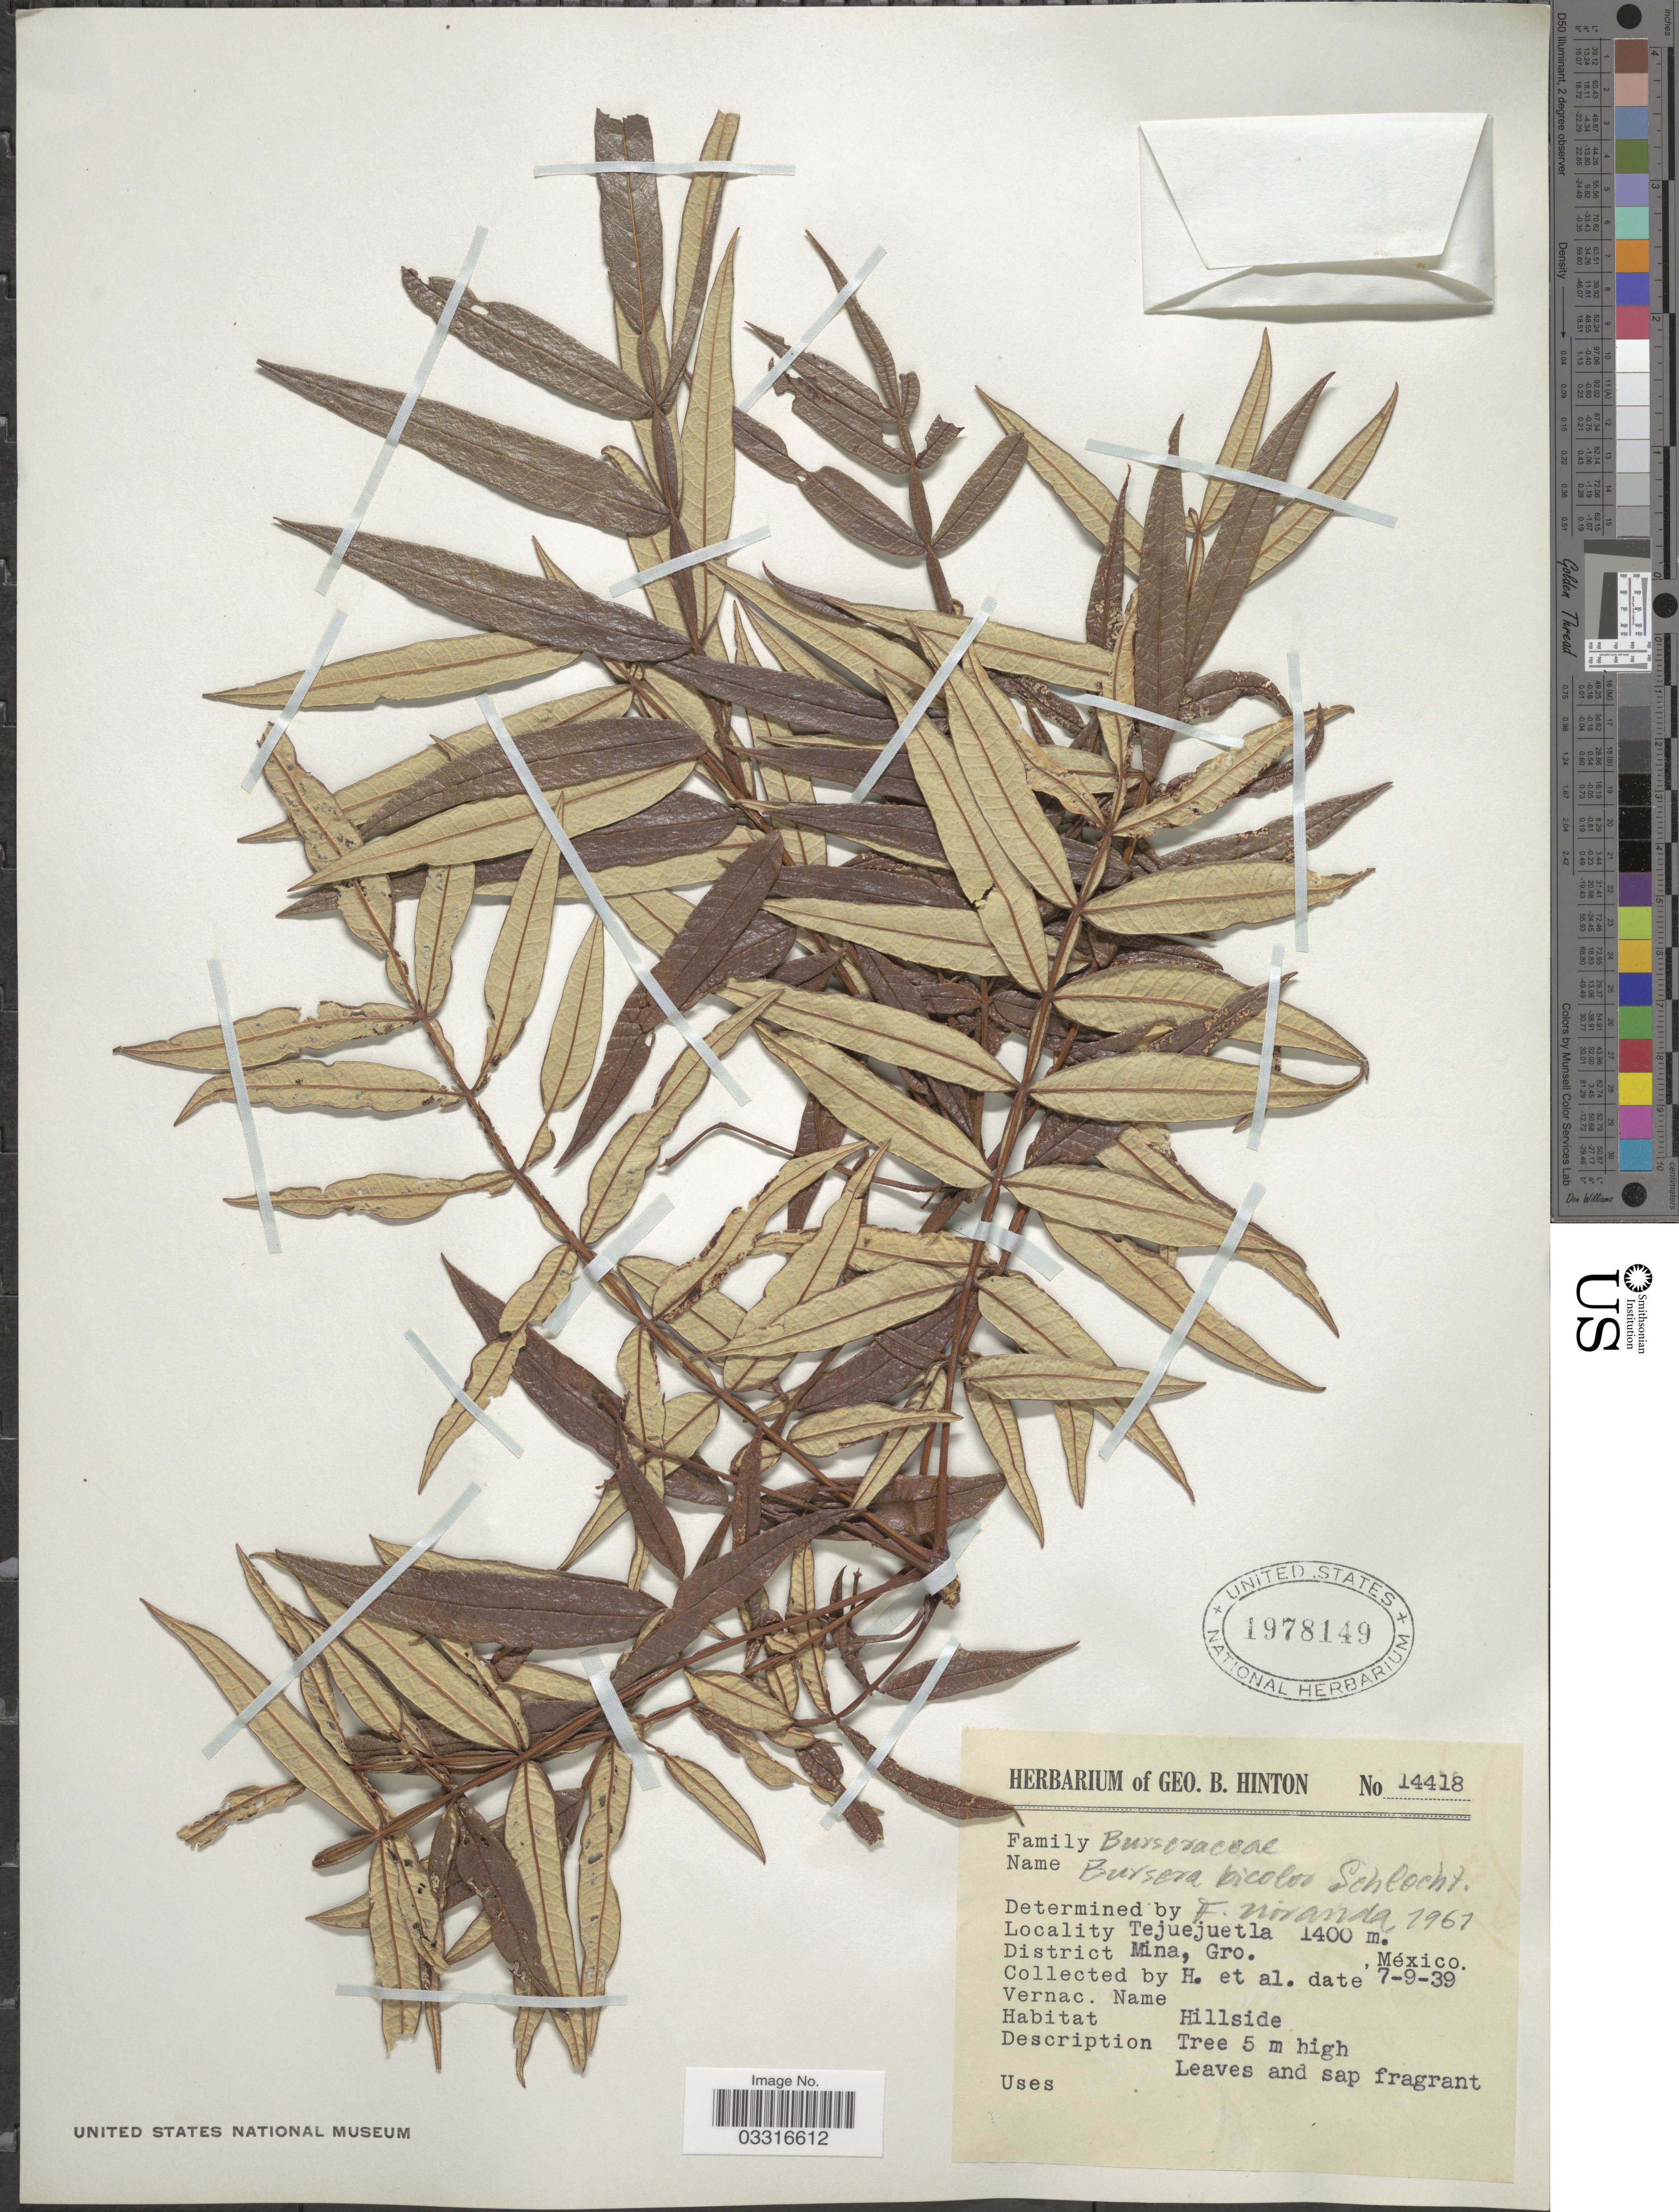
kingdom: Plantae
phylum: Tracheophyta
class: Magnoliopsida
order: Sapindales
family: Burseraceae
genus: Bursera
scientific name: Bursera bicolor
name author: (Willd. ex Schltdl.) Engl.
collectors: G. B. Hinton & et al.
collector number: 14418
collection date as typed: Transcribed d/m/y: 7/9/39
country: Mexico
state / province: Guerrero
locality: Tejuejuetla, District Mina.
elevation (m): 1400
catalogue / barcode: US 1978149